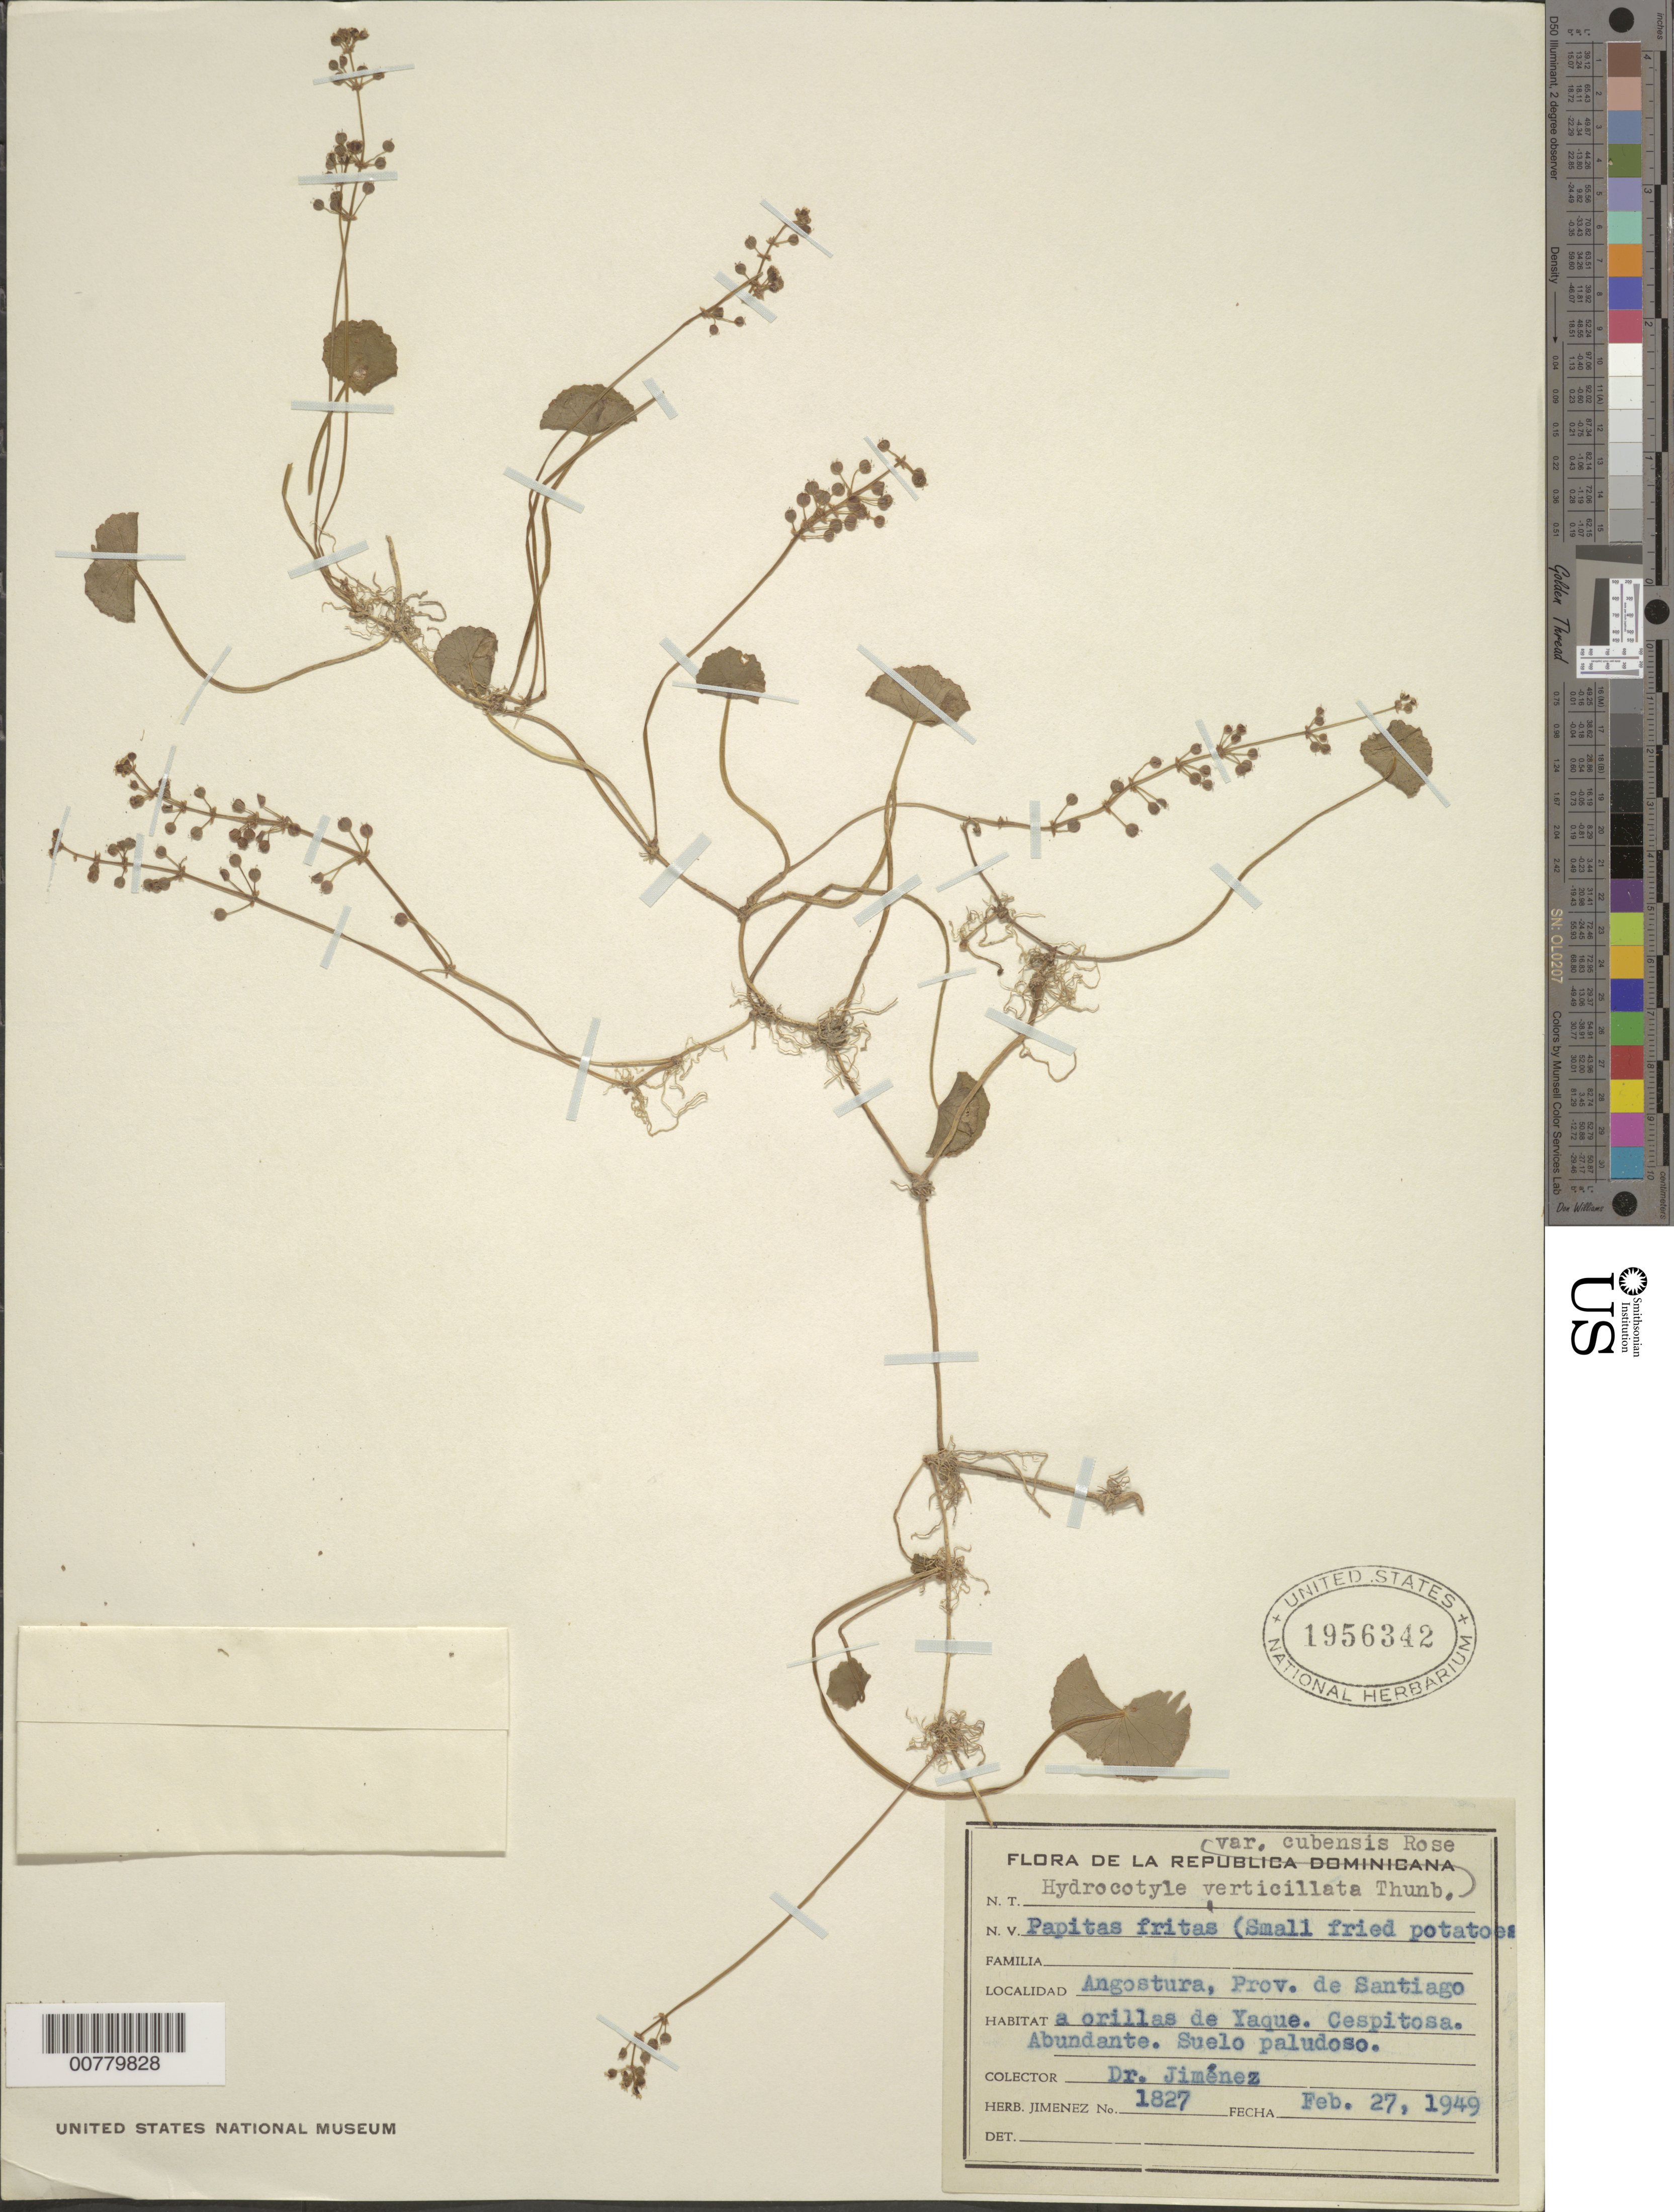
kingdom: Plantae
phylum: Tracheophyta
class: Magnoliopsida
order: Apiales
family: Araliaceae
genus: Hydrocotyle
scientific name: Hydrocotyle verticillata var. cubensis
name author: Rose ex Mathias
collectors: J. J. Jiménez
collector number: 1827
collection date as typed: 27 Feb 1949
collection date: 1949-02-27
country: Dominican Republic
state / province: Santiago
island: Hispaniola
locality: Angostura, shores of Yaque.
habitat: Marshy soil.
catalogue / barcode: US 1956342